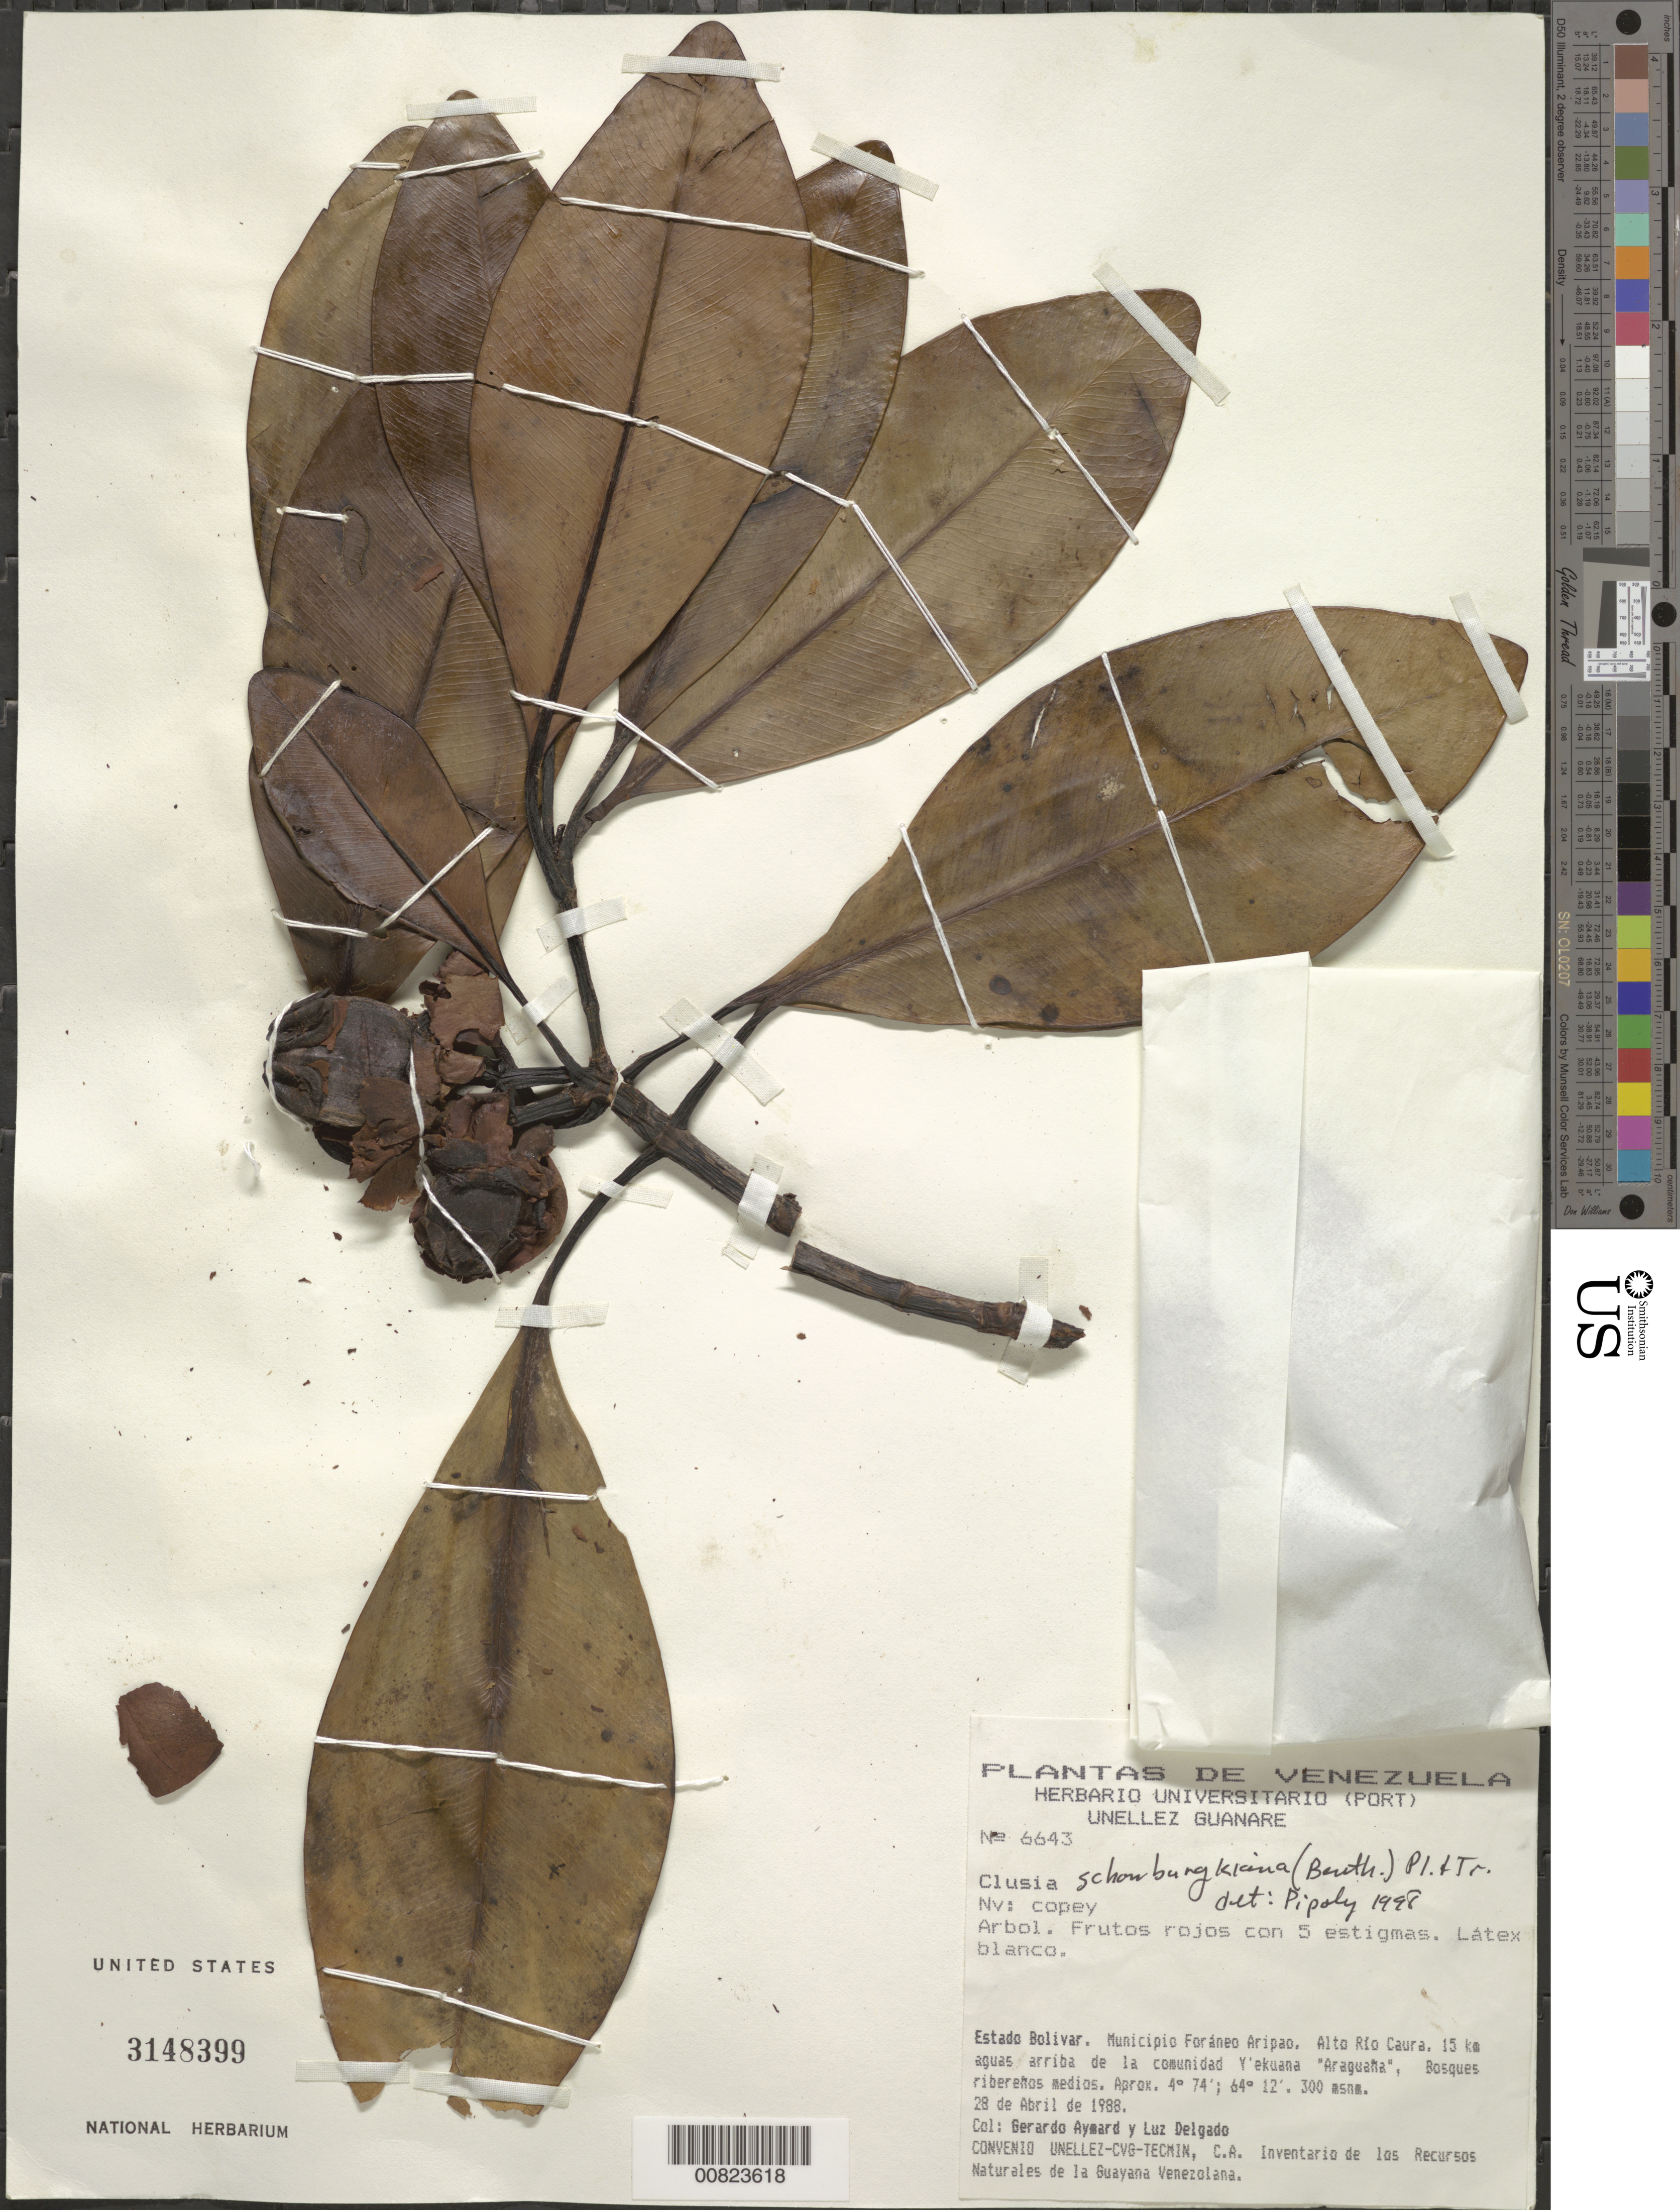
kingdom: Plantae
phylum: Tracheophyta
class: Magnoliopsida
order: Malpighiales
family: Clusiaceae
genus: Clusia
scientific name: Clusia schomburgkiana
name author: (Planch. & Triana) Benth. ex Engl.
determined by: Pipoly, J. J., III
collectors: G. A. Aymard & L. Delgado V.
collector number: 6643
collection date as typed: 28-Apr-88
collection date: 1988-04-28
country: Venezuela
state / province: Bolívar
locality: Mun. Foraneo Aripao, Alto Río Caura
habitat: Bosques riberenos medios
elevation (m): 300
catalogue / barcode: US 3148399